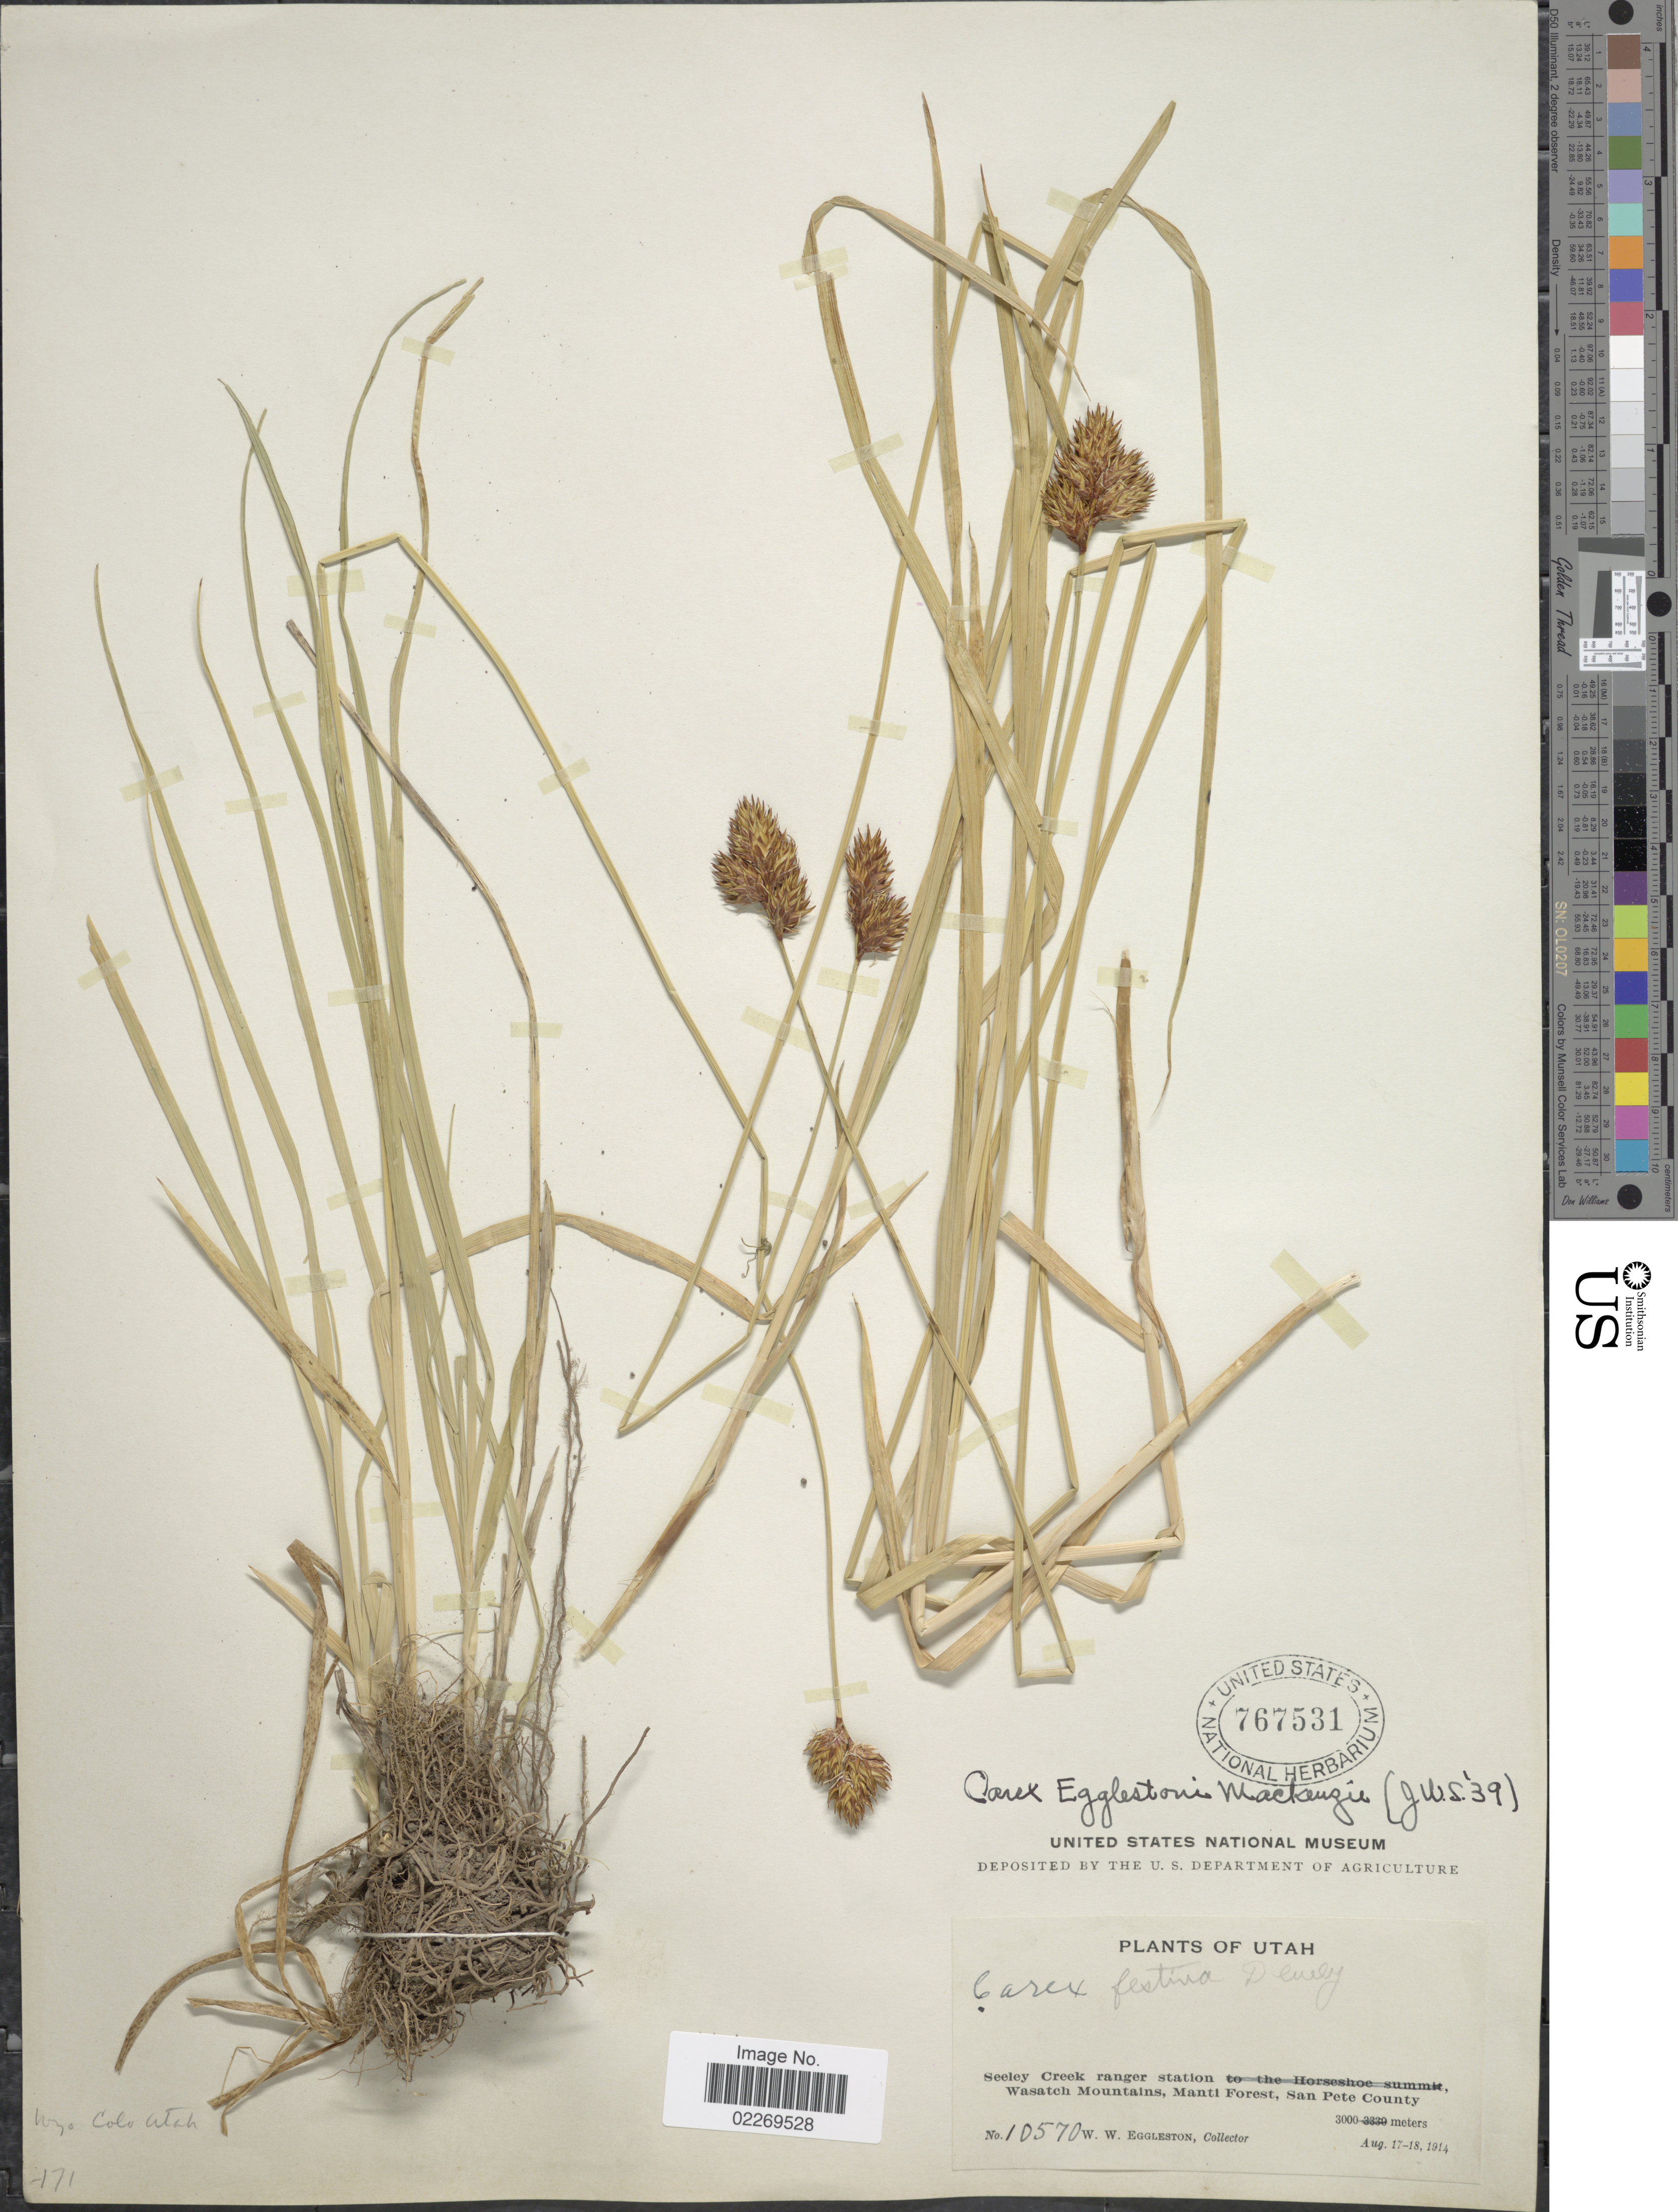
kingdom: Plantae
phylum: Tracheophyta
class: Liliopsida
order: Poales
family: Cyperaceae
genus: Carex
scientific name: Carex egglestonii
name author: Mack.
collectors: W. W. Eggleston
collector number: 10570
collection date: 1914-08-17/1914-08-18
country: United States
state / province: Utah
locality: Seeley Creek ranger station, Wasatch Mountains, Manti Forest, San Pete County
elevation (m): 3000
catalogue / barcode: US 767531